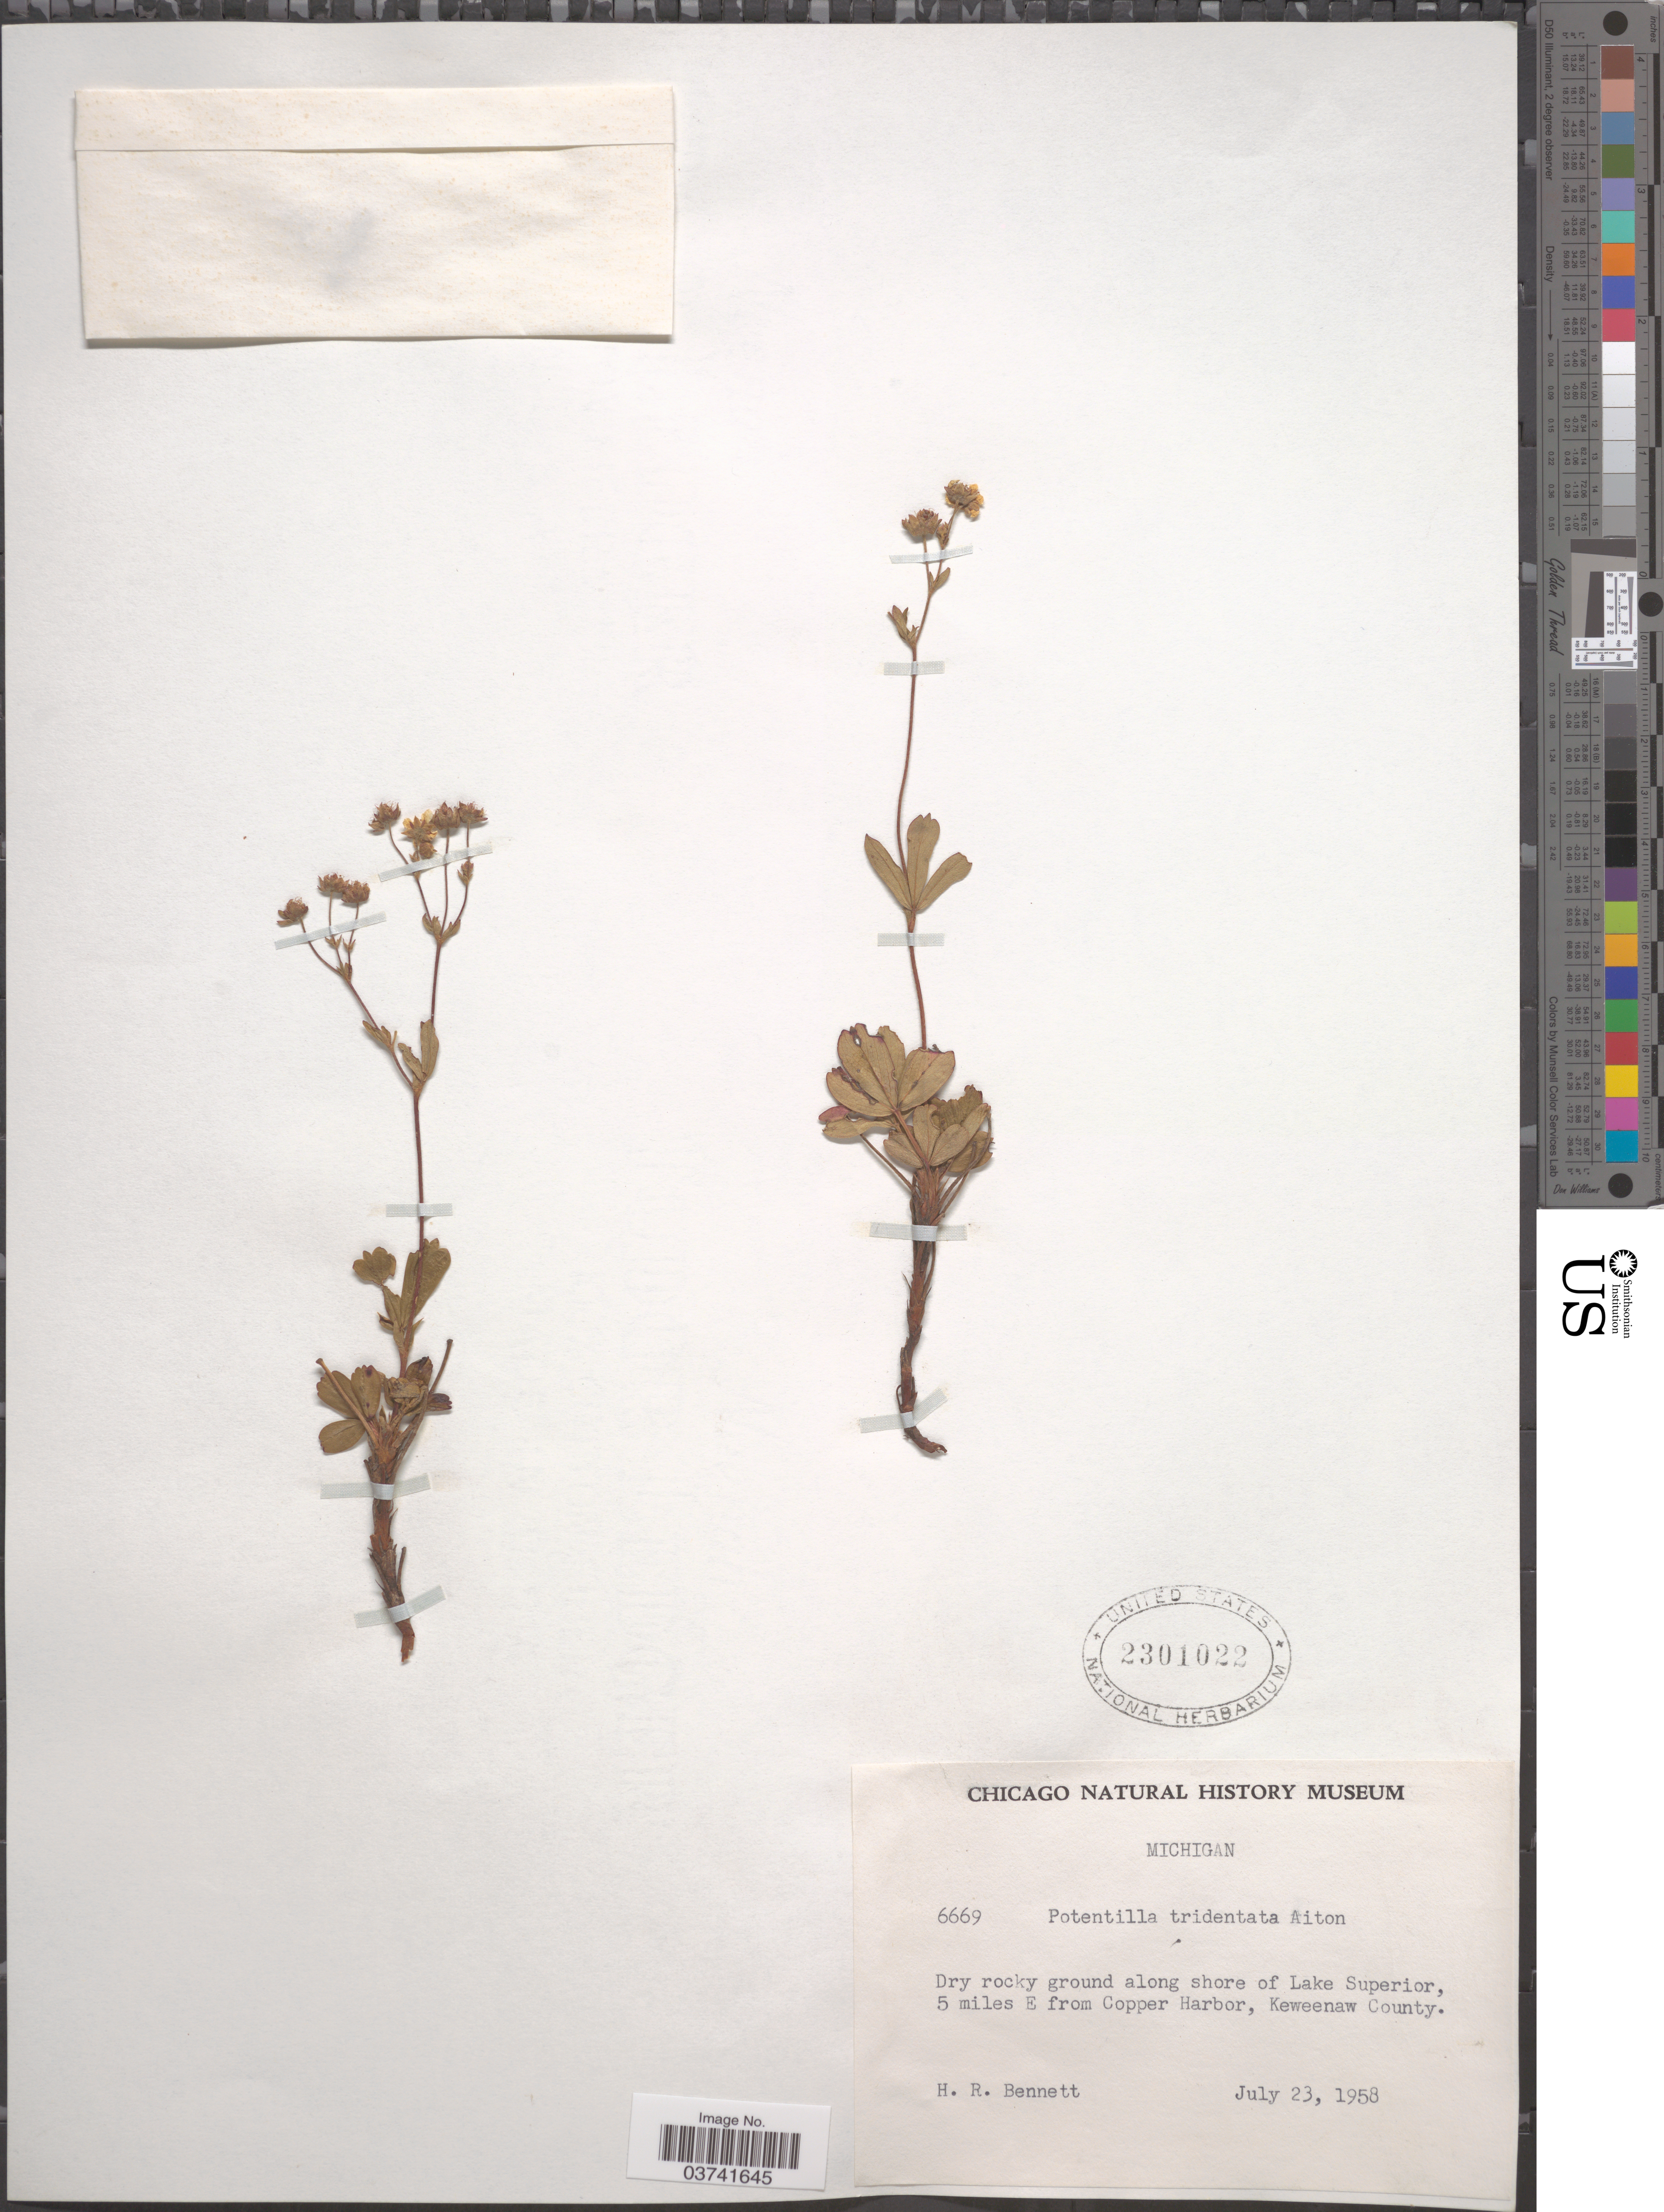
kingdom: Plantae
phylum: Tracheophyta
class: Magnoliopsida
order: Rosales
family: Rosaceae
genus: Potentilla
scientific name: Potentilla tridentata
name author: Aiton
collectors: H. R. Bennett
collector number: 6669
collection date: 1958-07-23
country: United States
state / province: Michigan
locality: Dry rocky ground along shore of Lake Superior, 5 miles E from Copper Harbor, Keweenaw County.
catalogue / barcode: US 2301022